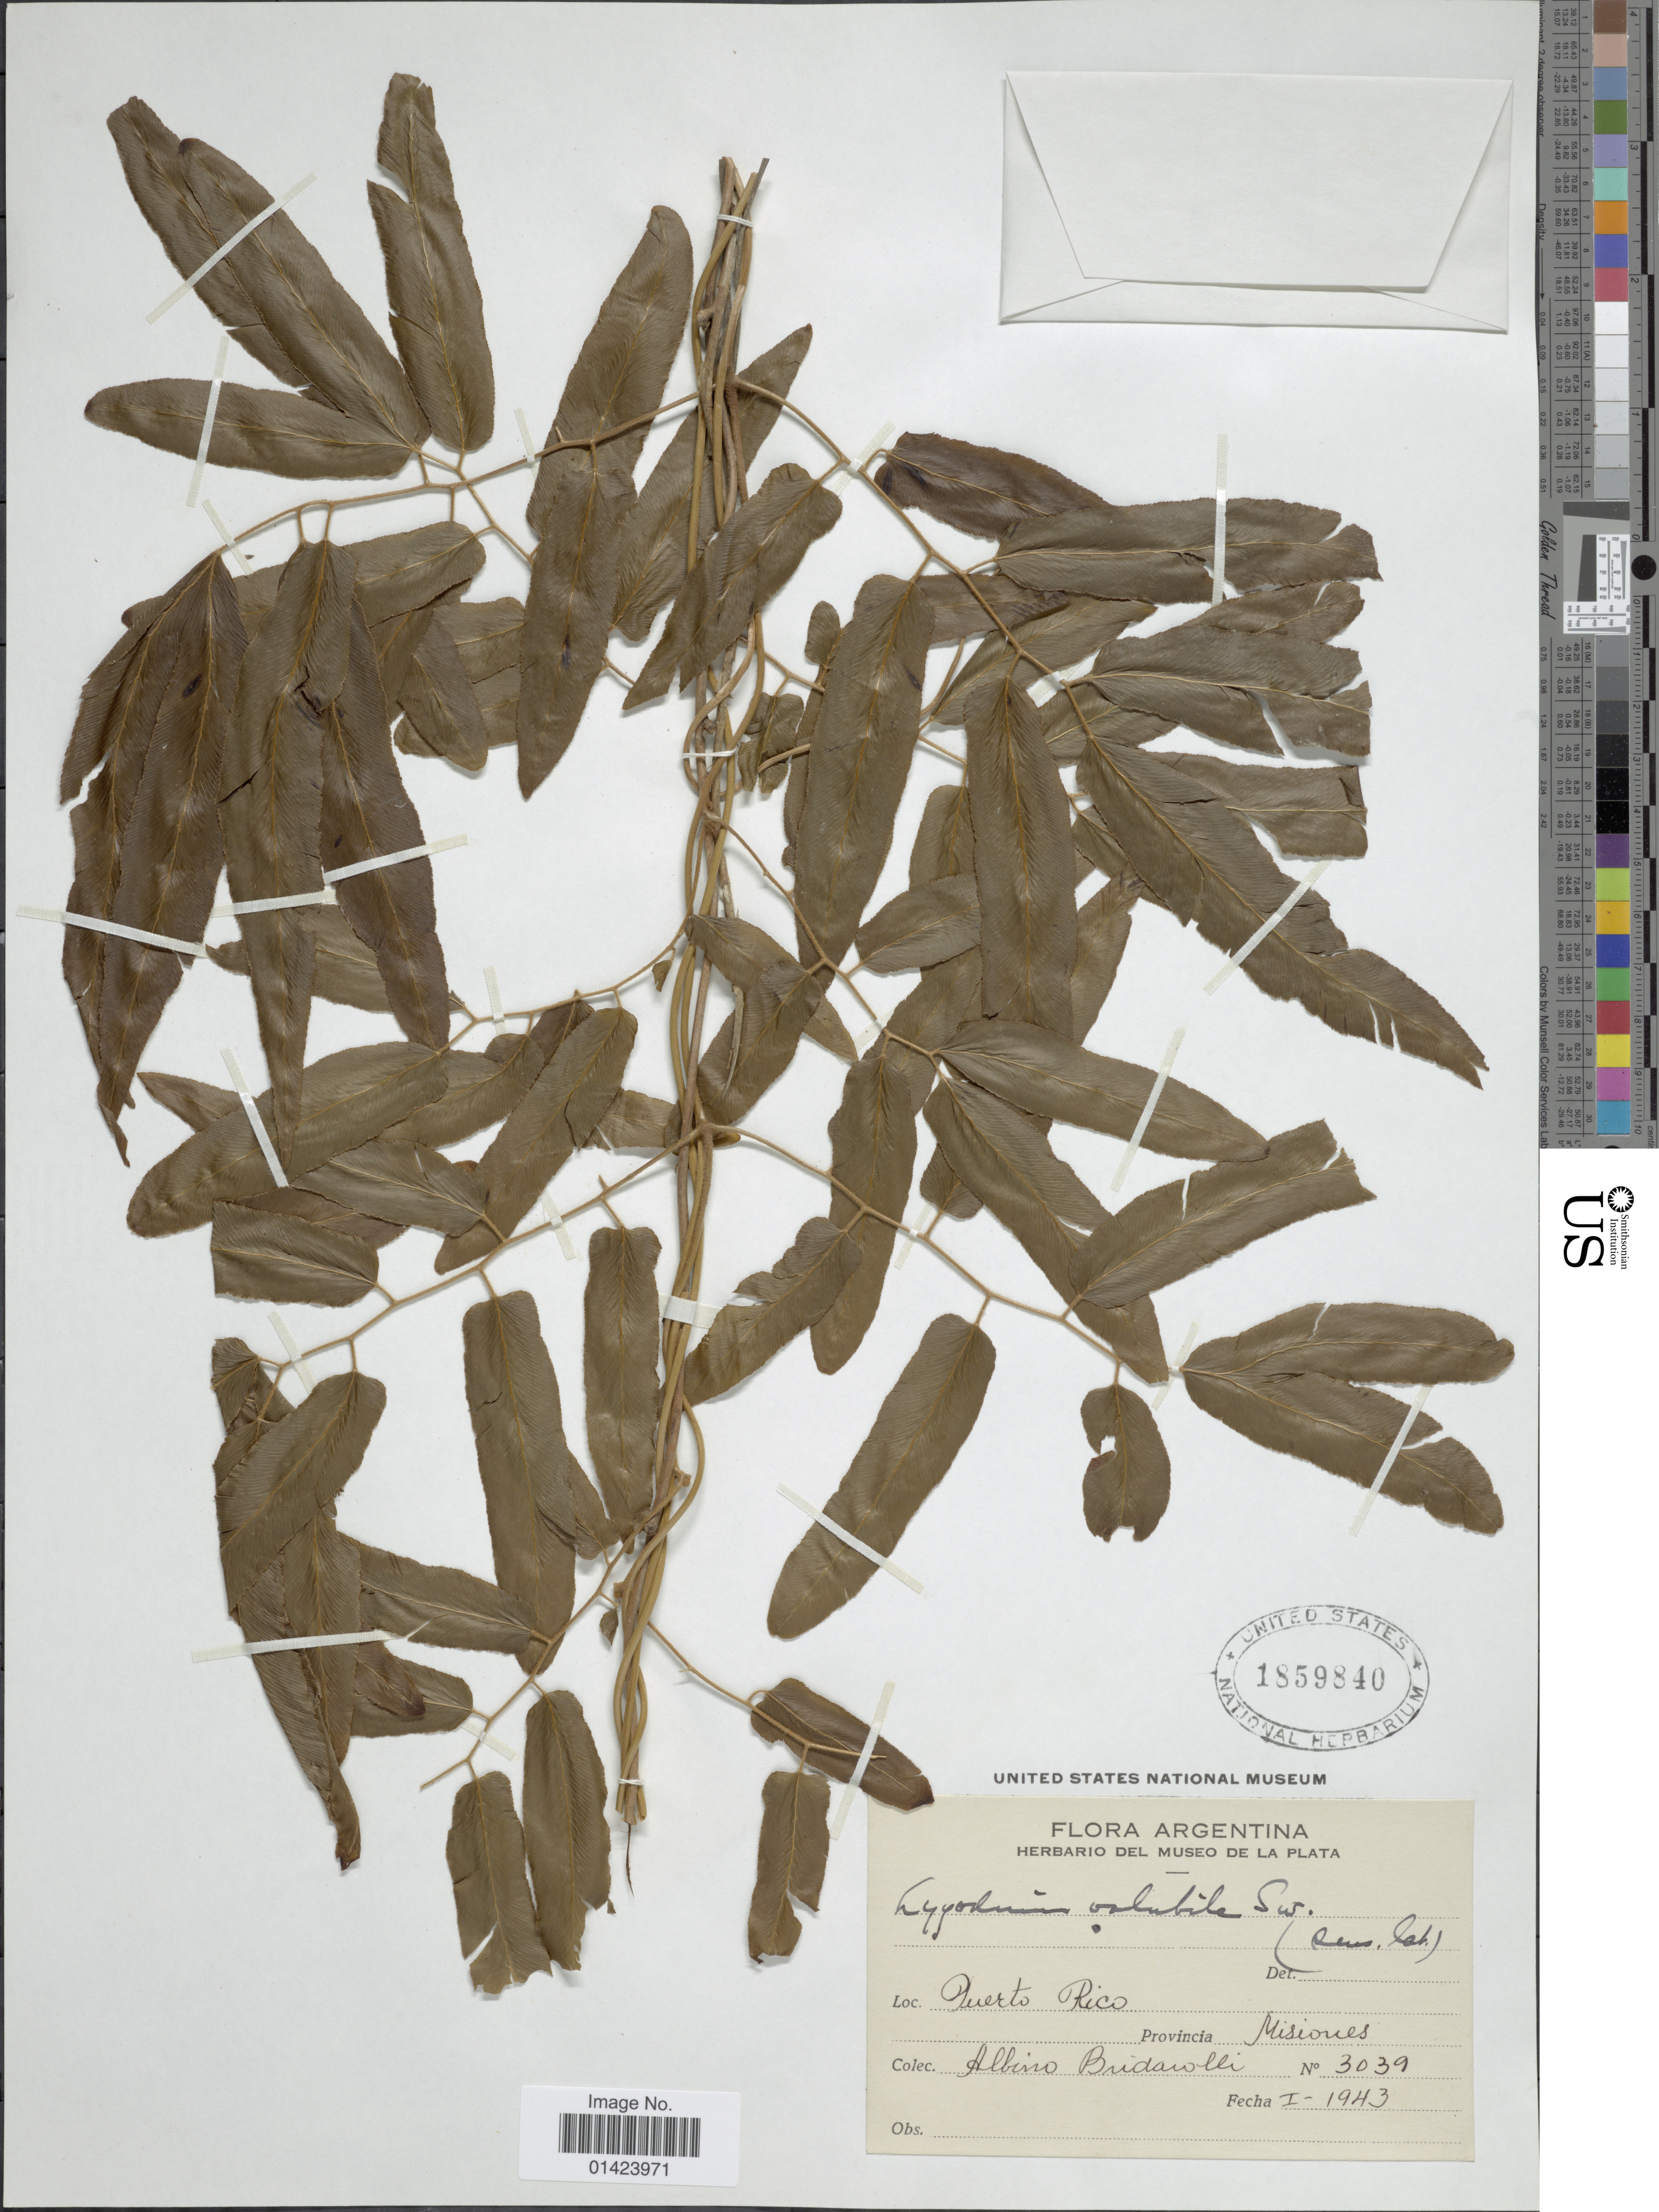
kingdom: Plantae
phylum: Tracheophyta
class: Polypodiopsida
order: Schizaeales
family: Lygodiaceae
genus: Lygodium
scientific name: Lygodium volubile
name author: Sw.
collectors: A. Budarolli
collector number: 3039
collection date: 1943-01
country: Argentina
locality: Puerto Rivo, Provincia Misiones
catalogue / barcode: US 1859840